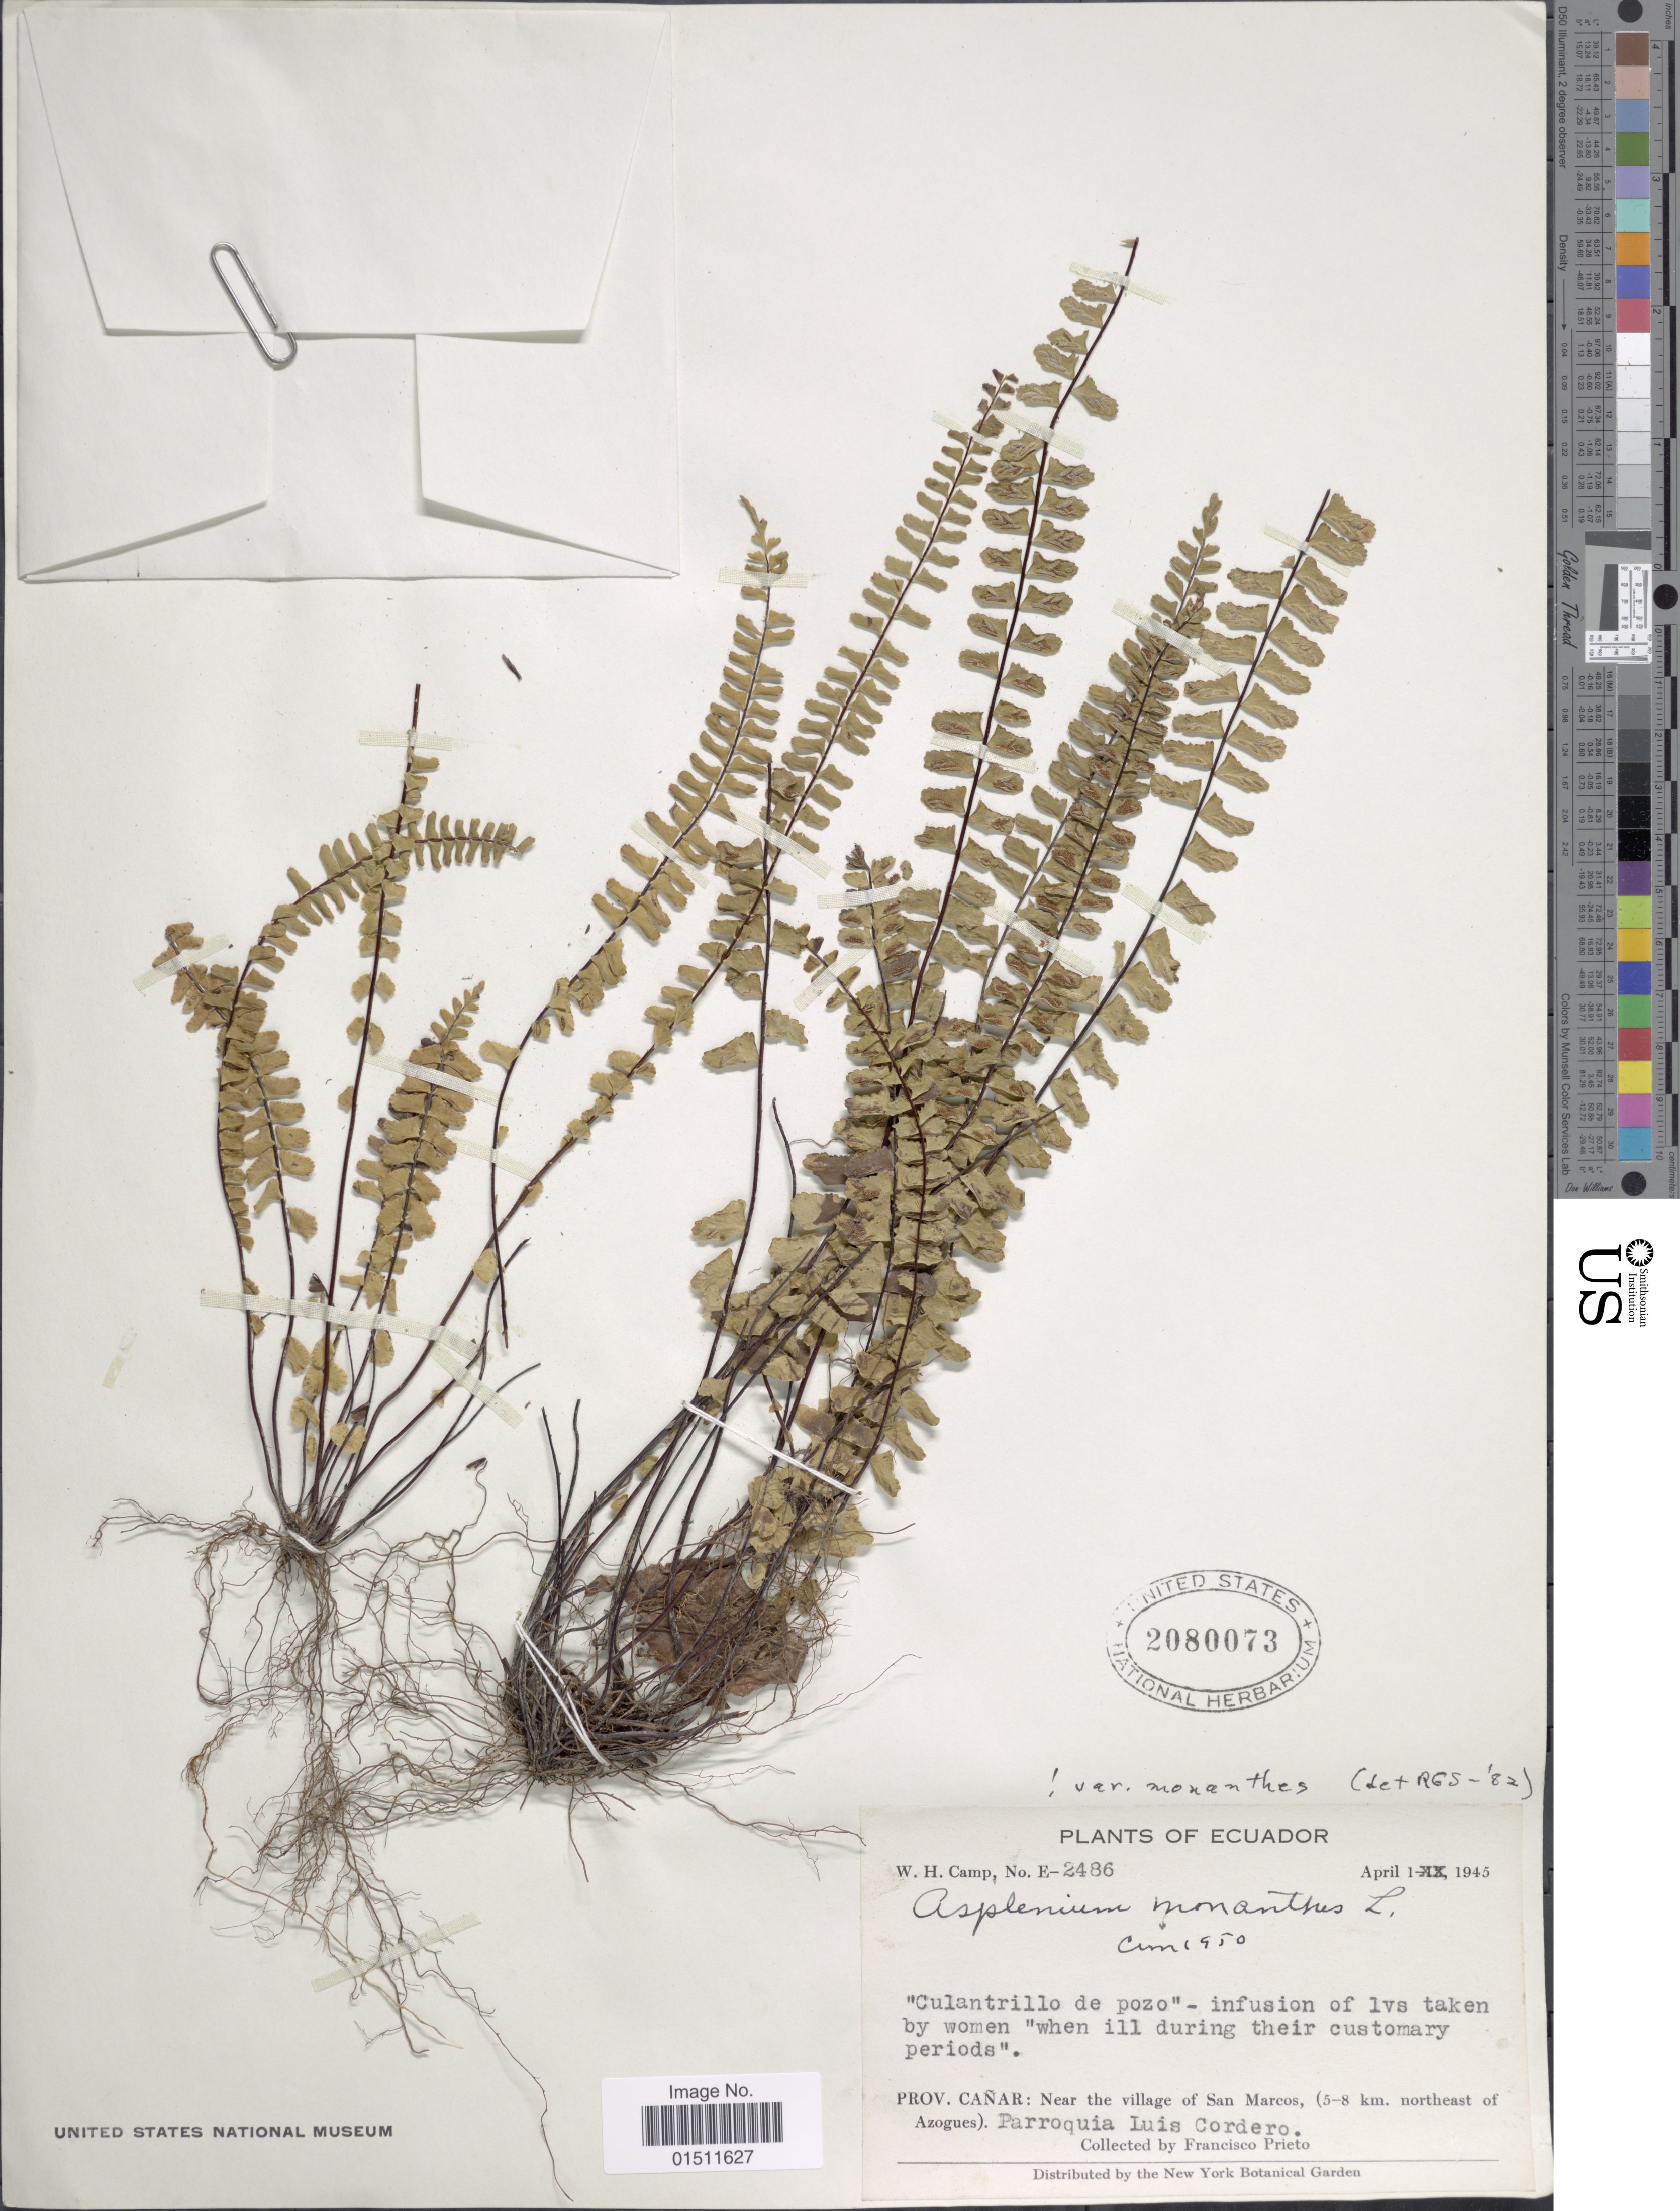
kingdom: Plantae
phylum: Tracheophyta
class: Polypodiopsida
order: Polypodiales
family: Aspleniaceae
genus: Asplenium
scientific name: Asplenium monanthes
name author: L.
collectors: W. H. Camp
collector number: E-2486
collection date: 1945-04-01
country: Ecuador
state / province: Cañar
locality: Prov. Canar: near the village of San Marcos, (5-8 km. northeast of Azogues), Parroquia Luis Cordero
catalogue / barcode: US 2080073